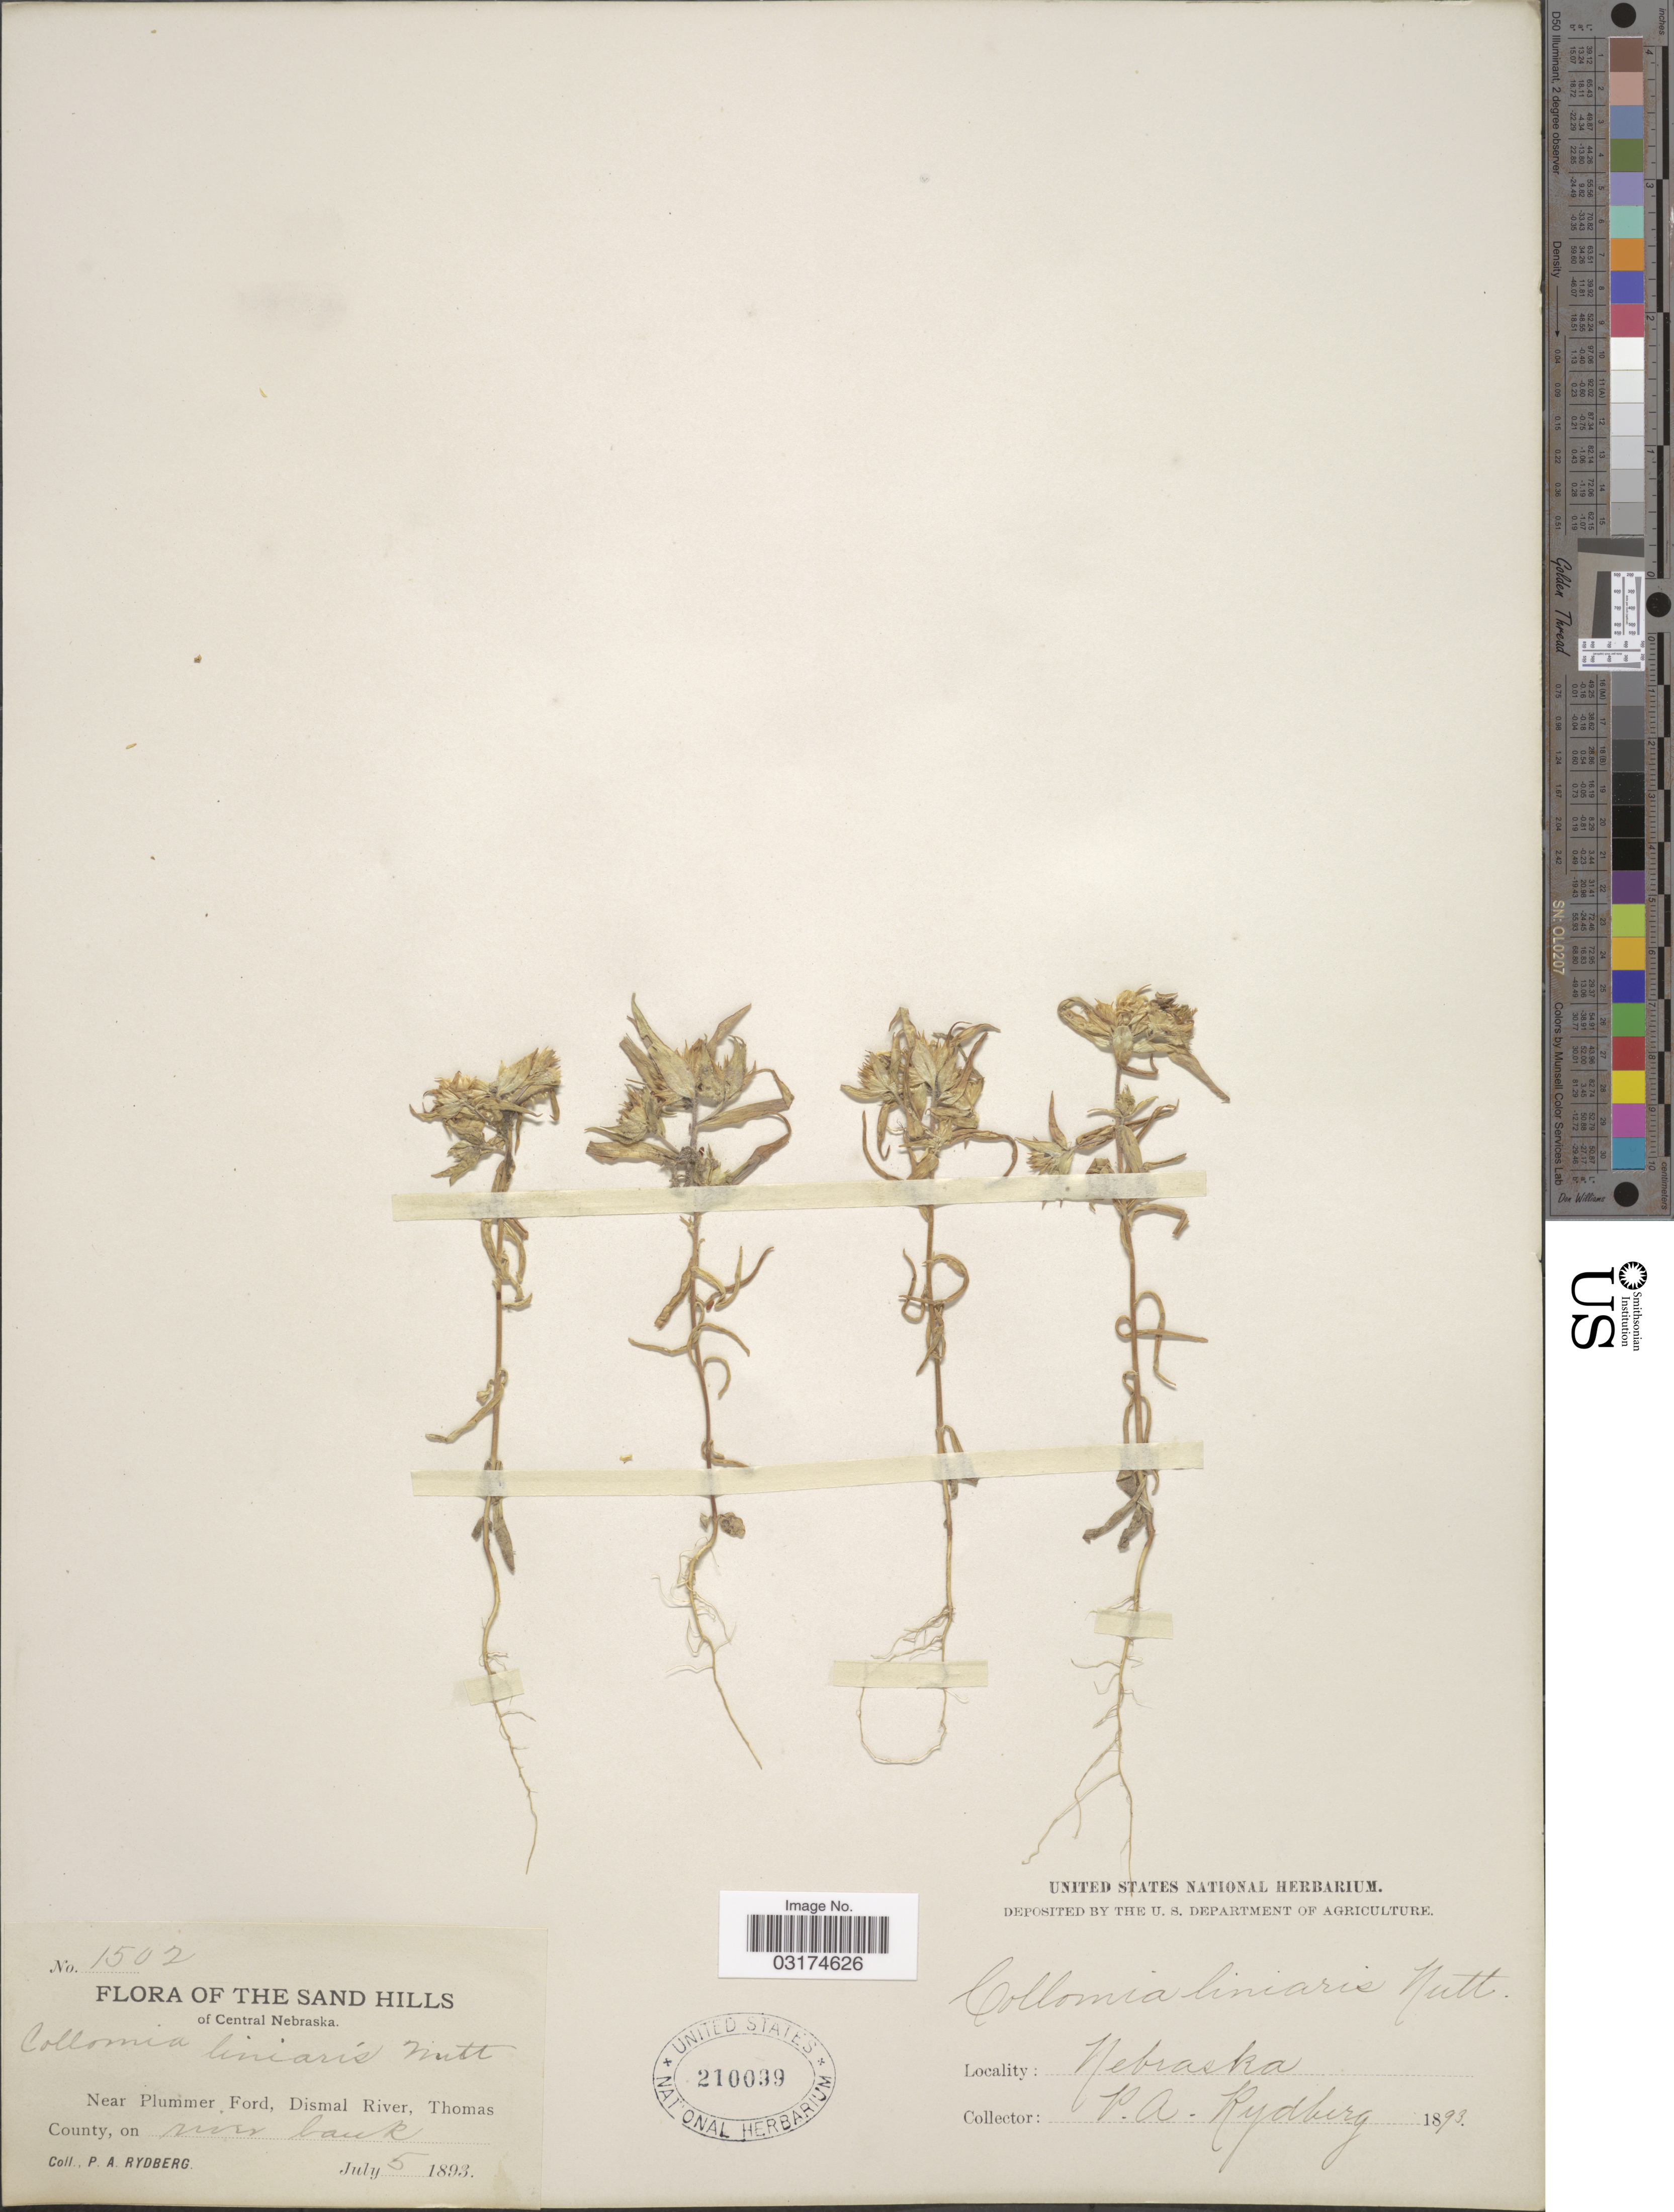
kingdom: Plantae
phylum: Tracheophyta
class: Magnoliopsida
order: Ericales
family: Polemoniaceae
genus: Collomia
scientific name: Collomia linearis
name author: Nutt.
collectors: P. A. Rydberg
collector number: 1502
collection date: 1893-07-05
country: United States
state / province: Nebraska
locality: The Sand Hills of Central Nebraska. Near Plummer Ford, Dismal River, Thomas County on river bank.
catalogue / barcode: US 210099